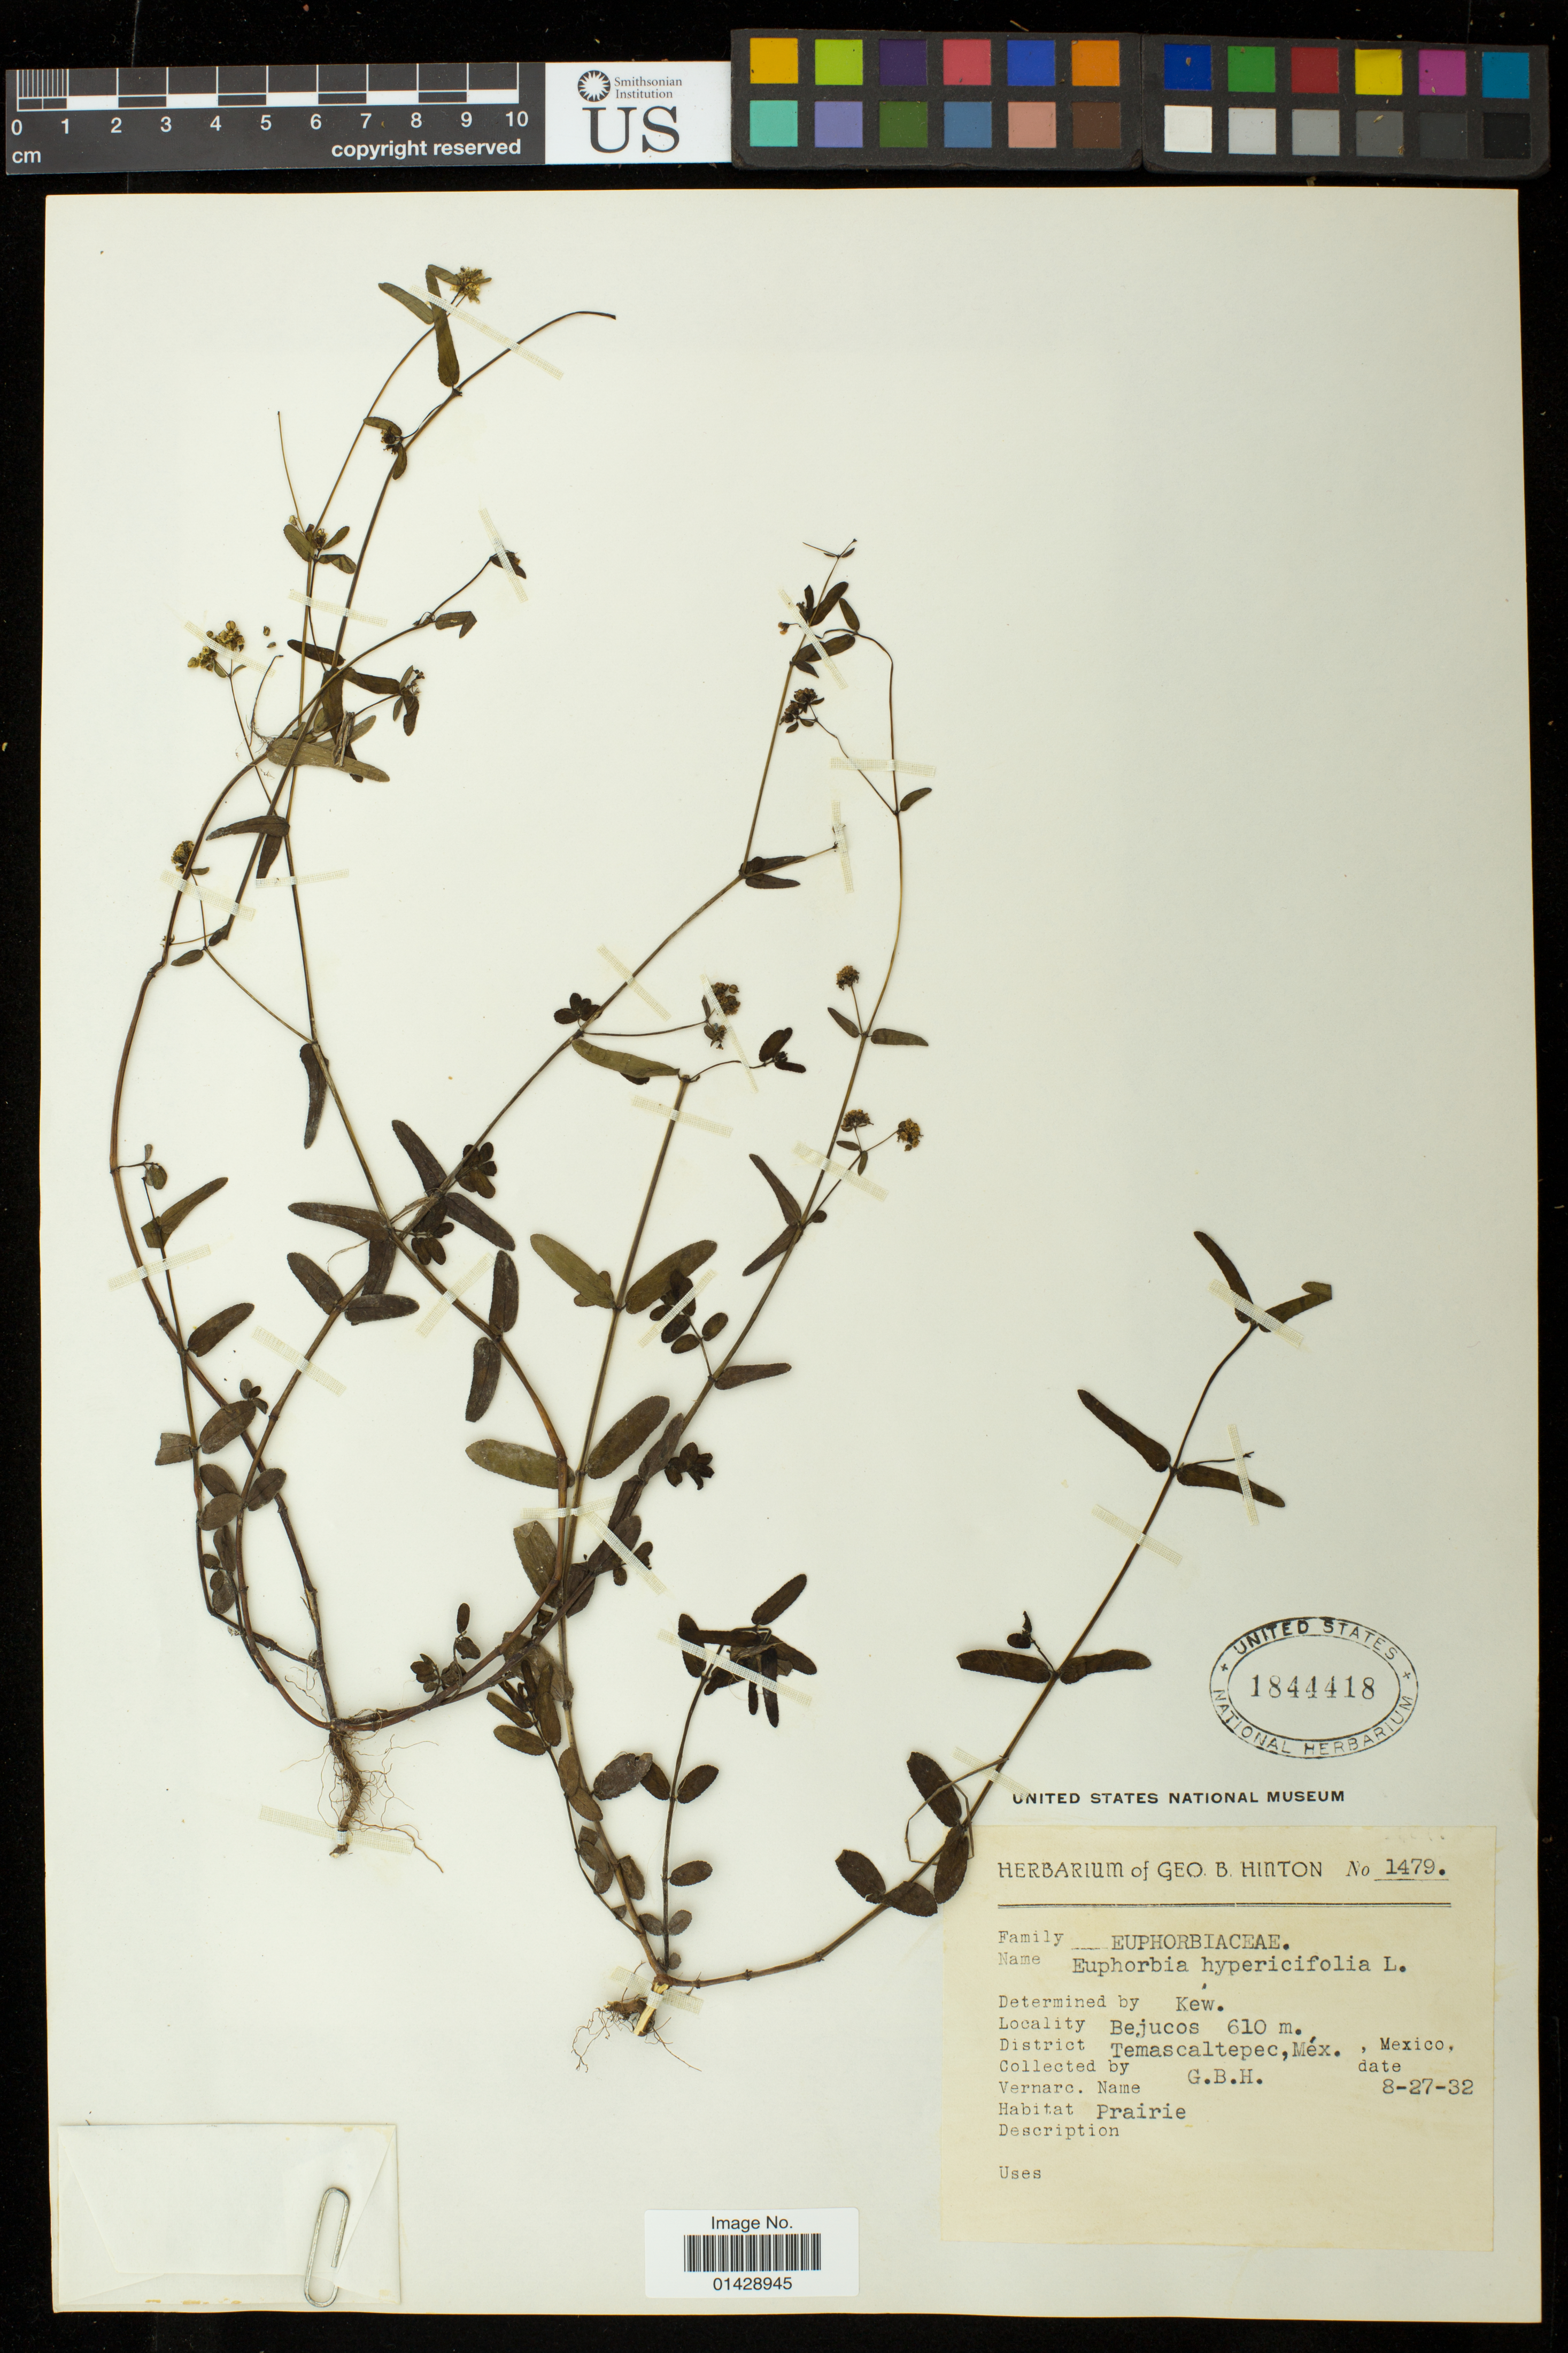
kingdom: Plantae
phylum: Tracheophyta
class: Magnoliopsida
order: Malpighiales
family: Euphorbiaceae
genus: Euphorbia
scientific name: Euphorbia hyssopifolia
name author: L.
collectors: G. B. Hinton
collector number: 1479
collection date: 1932-08-27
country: Mexico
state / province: México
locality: Bejucos, Temascaltepec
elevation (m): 610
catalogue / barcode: US 1844418